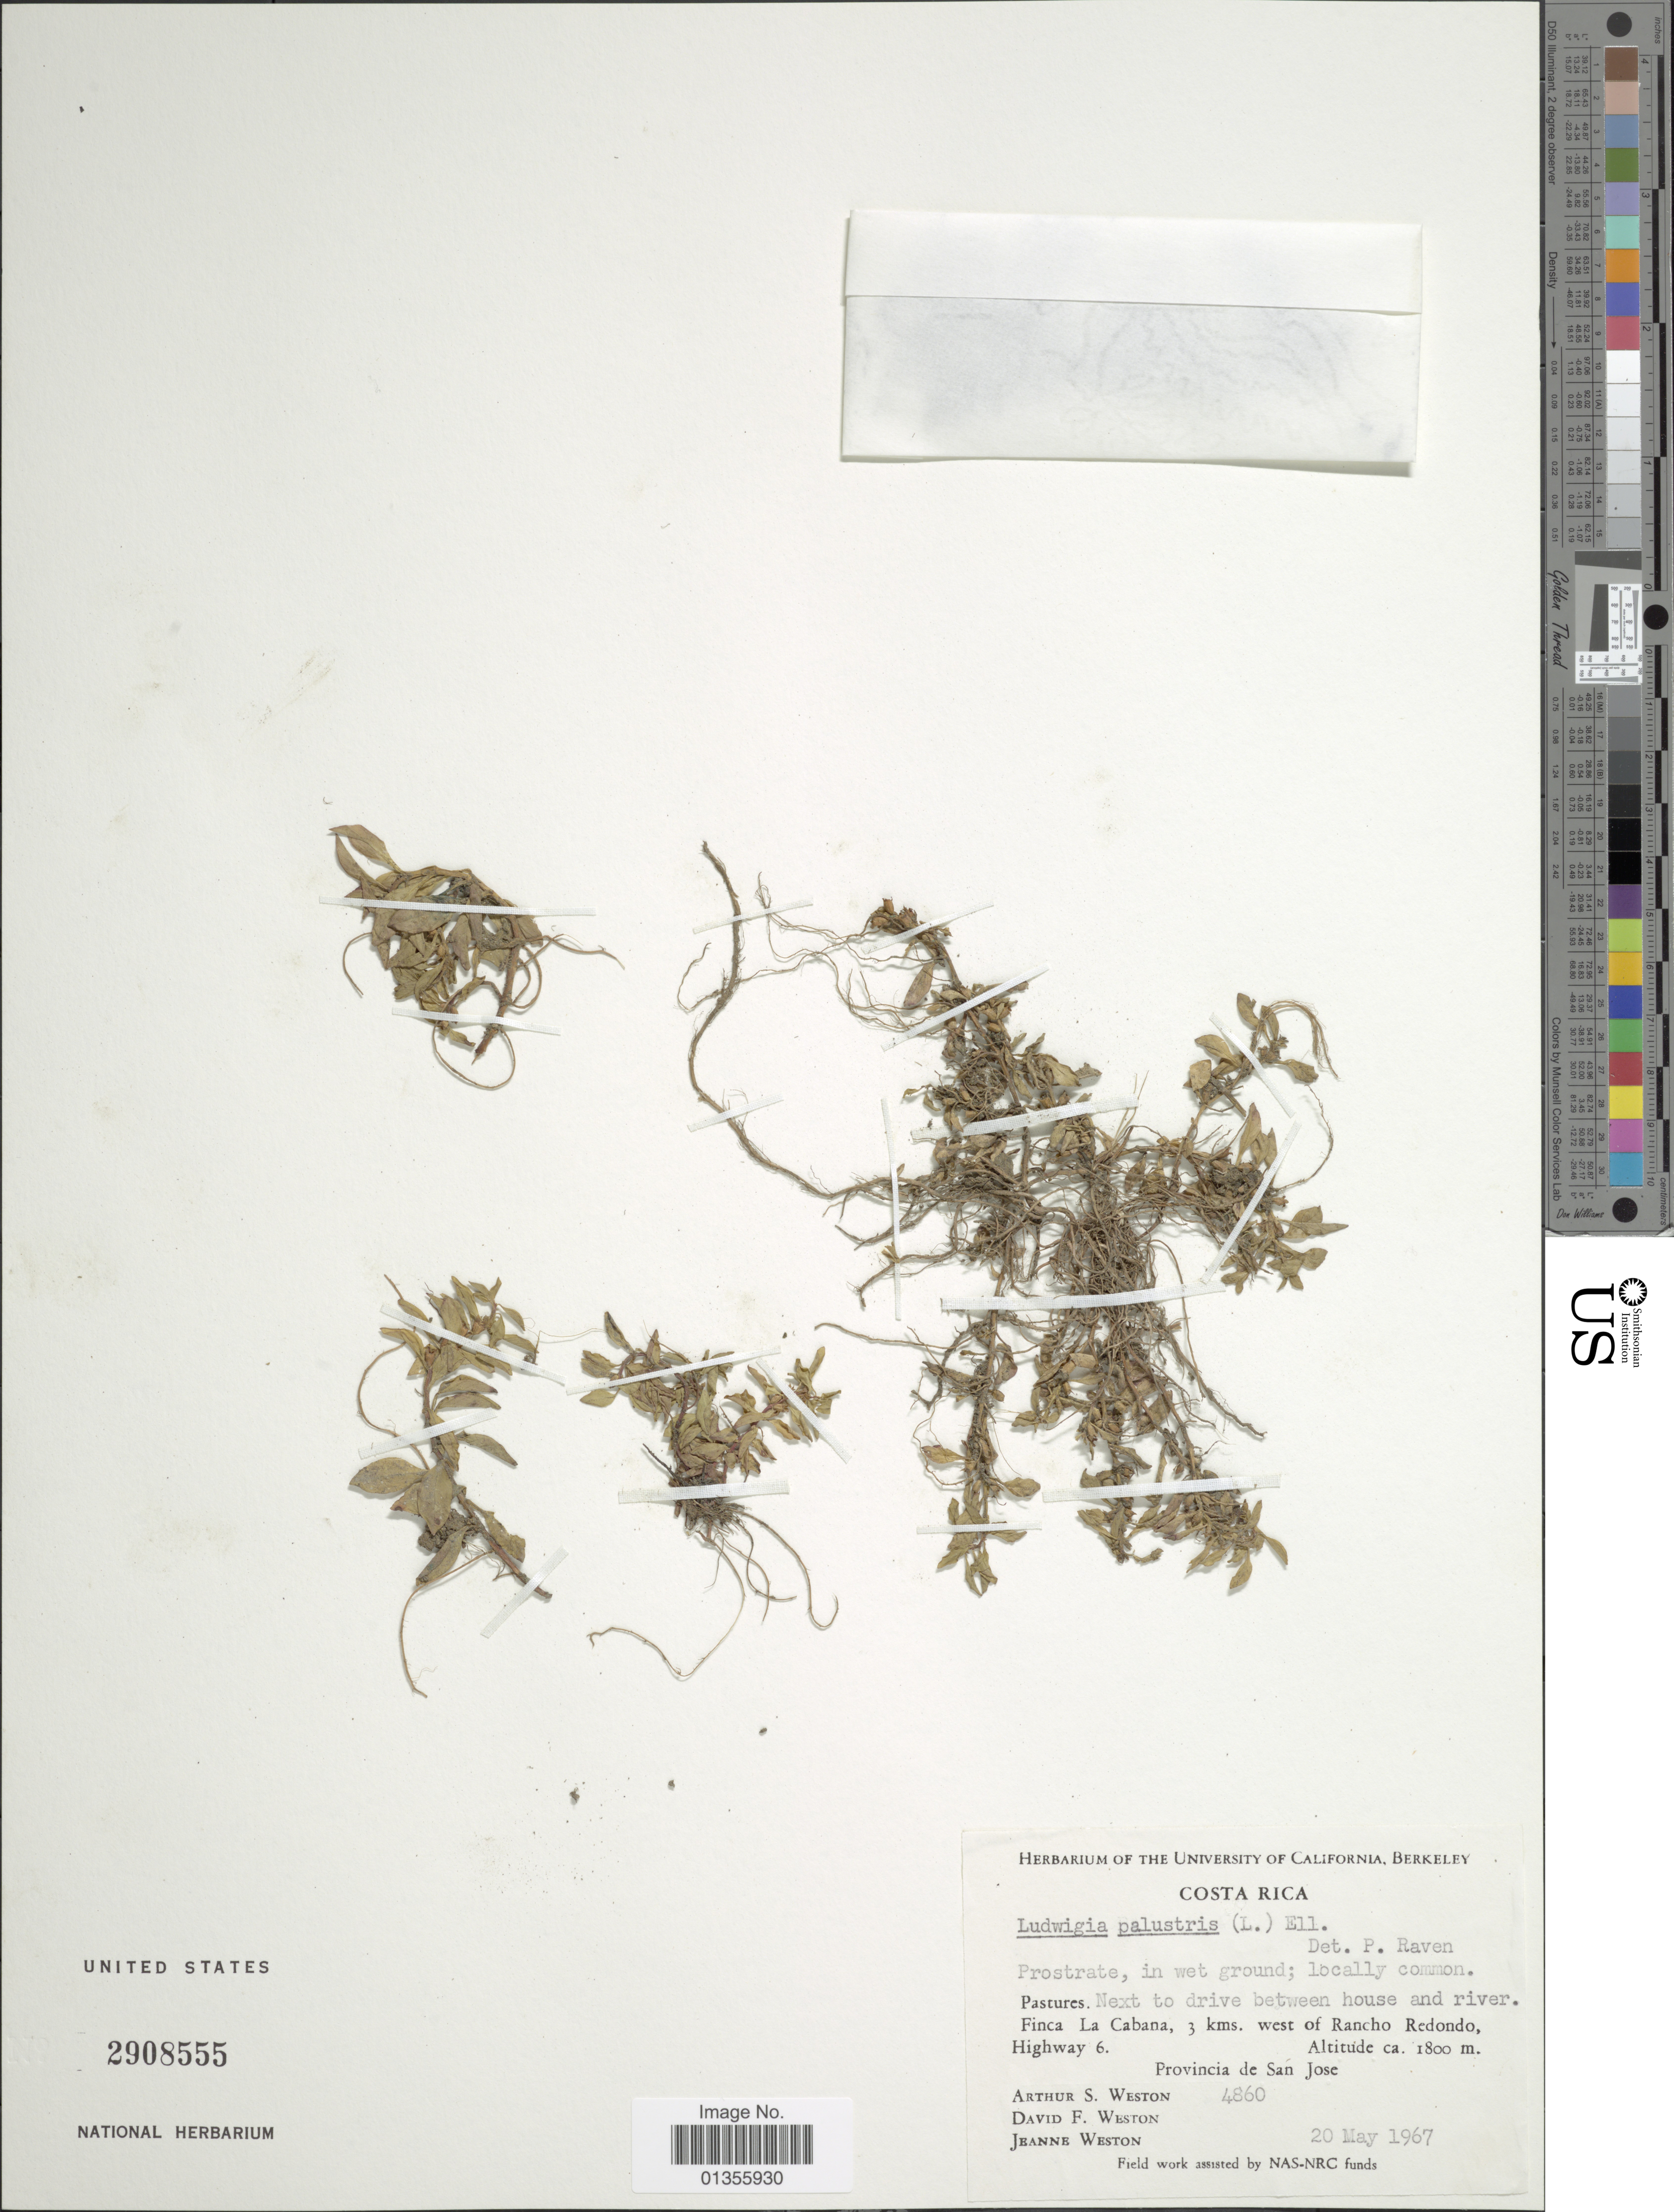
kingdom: Plantae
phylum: Tracheophyta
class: Magnoliopsida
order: Myrtales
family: Onagraceae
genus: Ludwigia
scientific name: Ludwigia palustris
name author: (L.) Elliott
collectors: A. Weston, D. Weston & J. Weston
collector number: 4860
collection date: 1967-05-20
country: Costa Rica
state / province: San José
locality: Finca La Cabana, 3 kms. west of Rancho Rdondo, Highway 6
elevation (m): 1800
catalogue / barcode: US 2908555